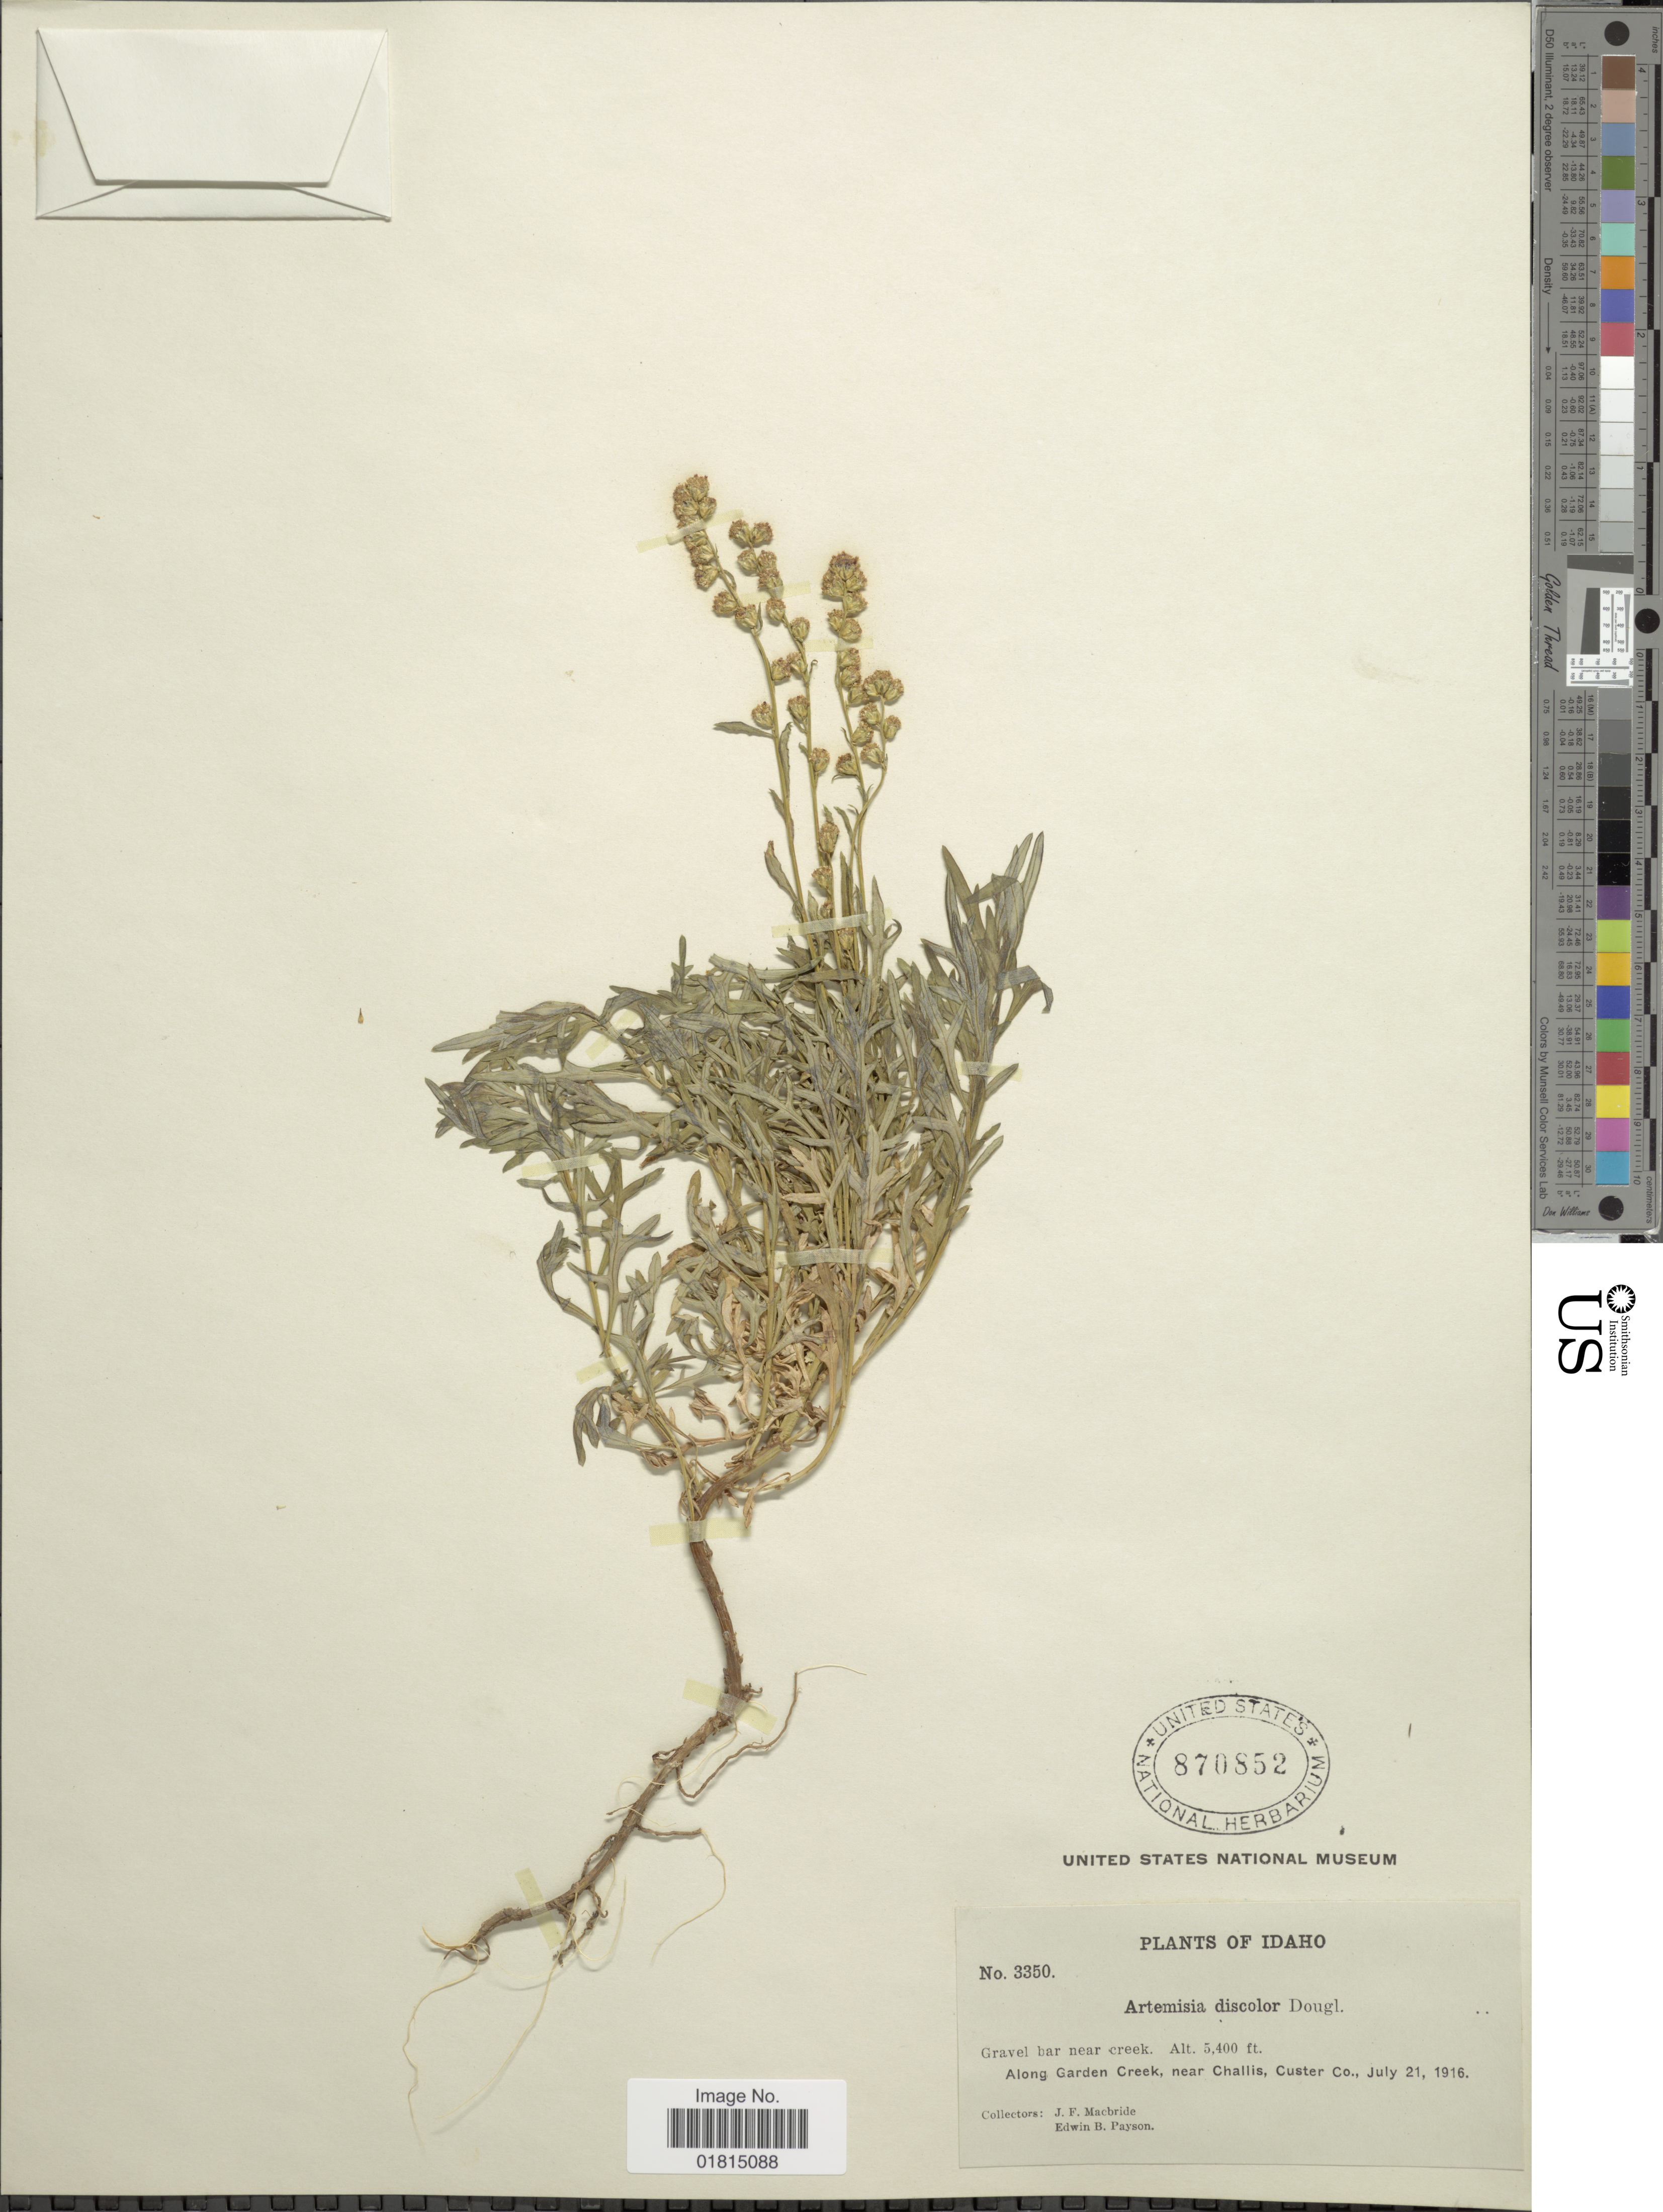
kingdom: Plantae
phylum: Tracheophyta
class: Magnoliopsida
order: Asterales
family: Asteraceae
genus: Artemisia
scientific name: Artemisia discolor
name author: Douglas ex DC.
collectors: J. F. Macbride & E. B. Payson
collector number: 3350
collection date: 1916-07-21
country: United States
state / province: Idaho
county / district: Custer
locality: Gravel bar near creek. Along Garden Creek, near Challis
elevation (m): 1646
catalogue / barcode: US 870852